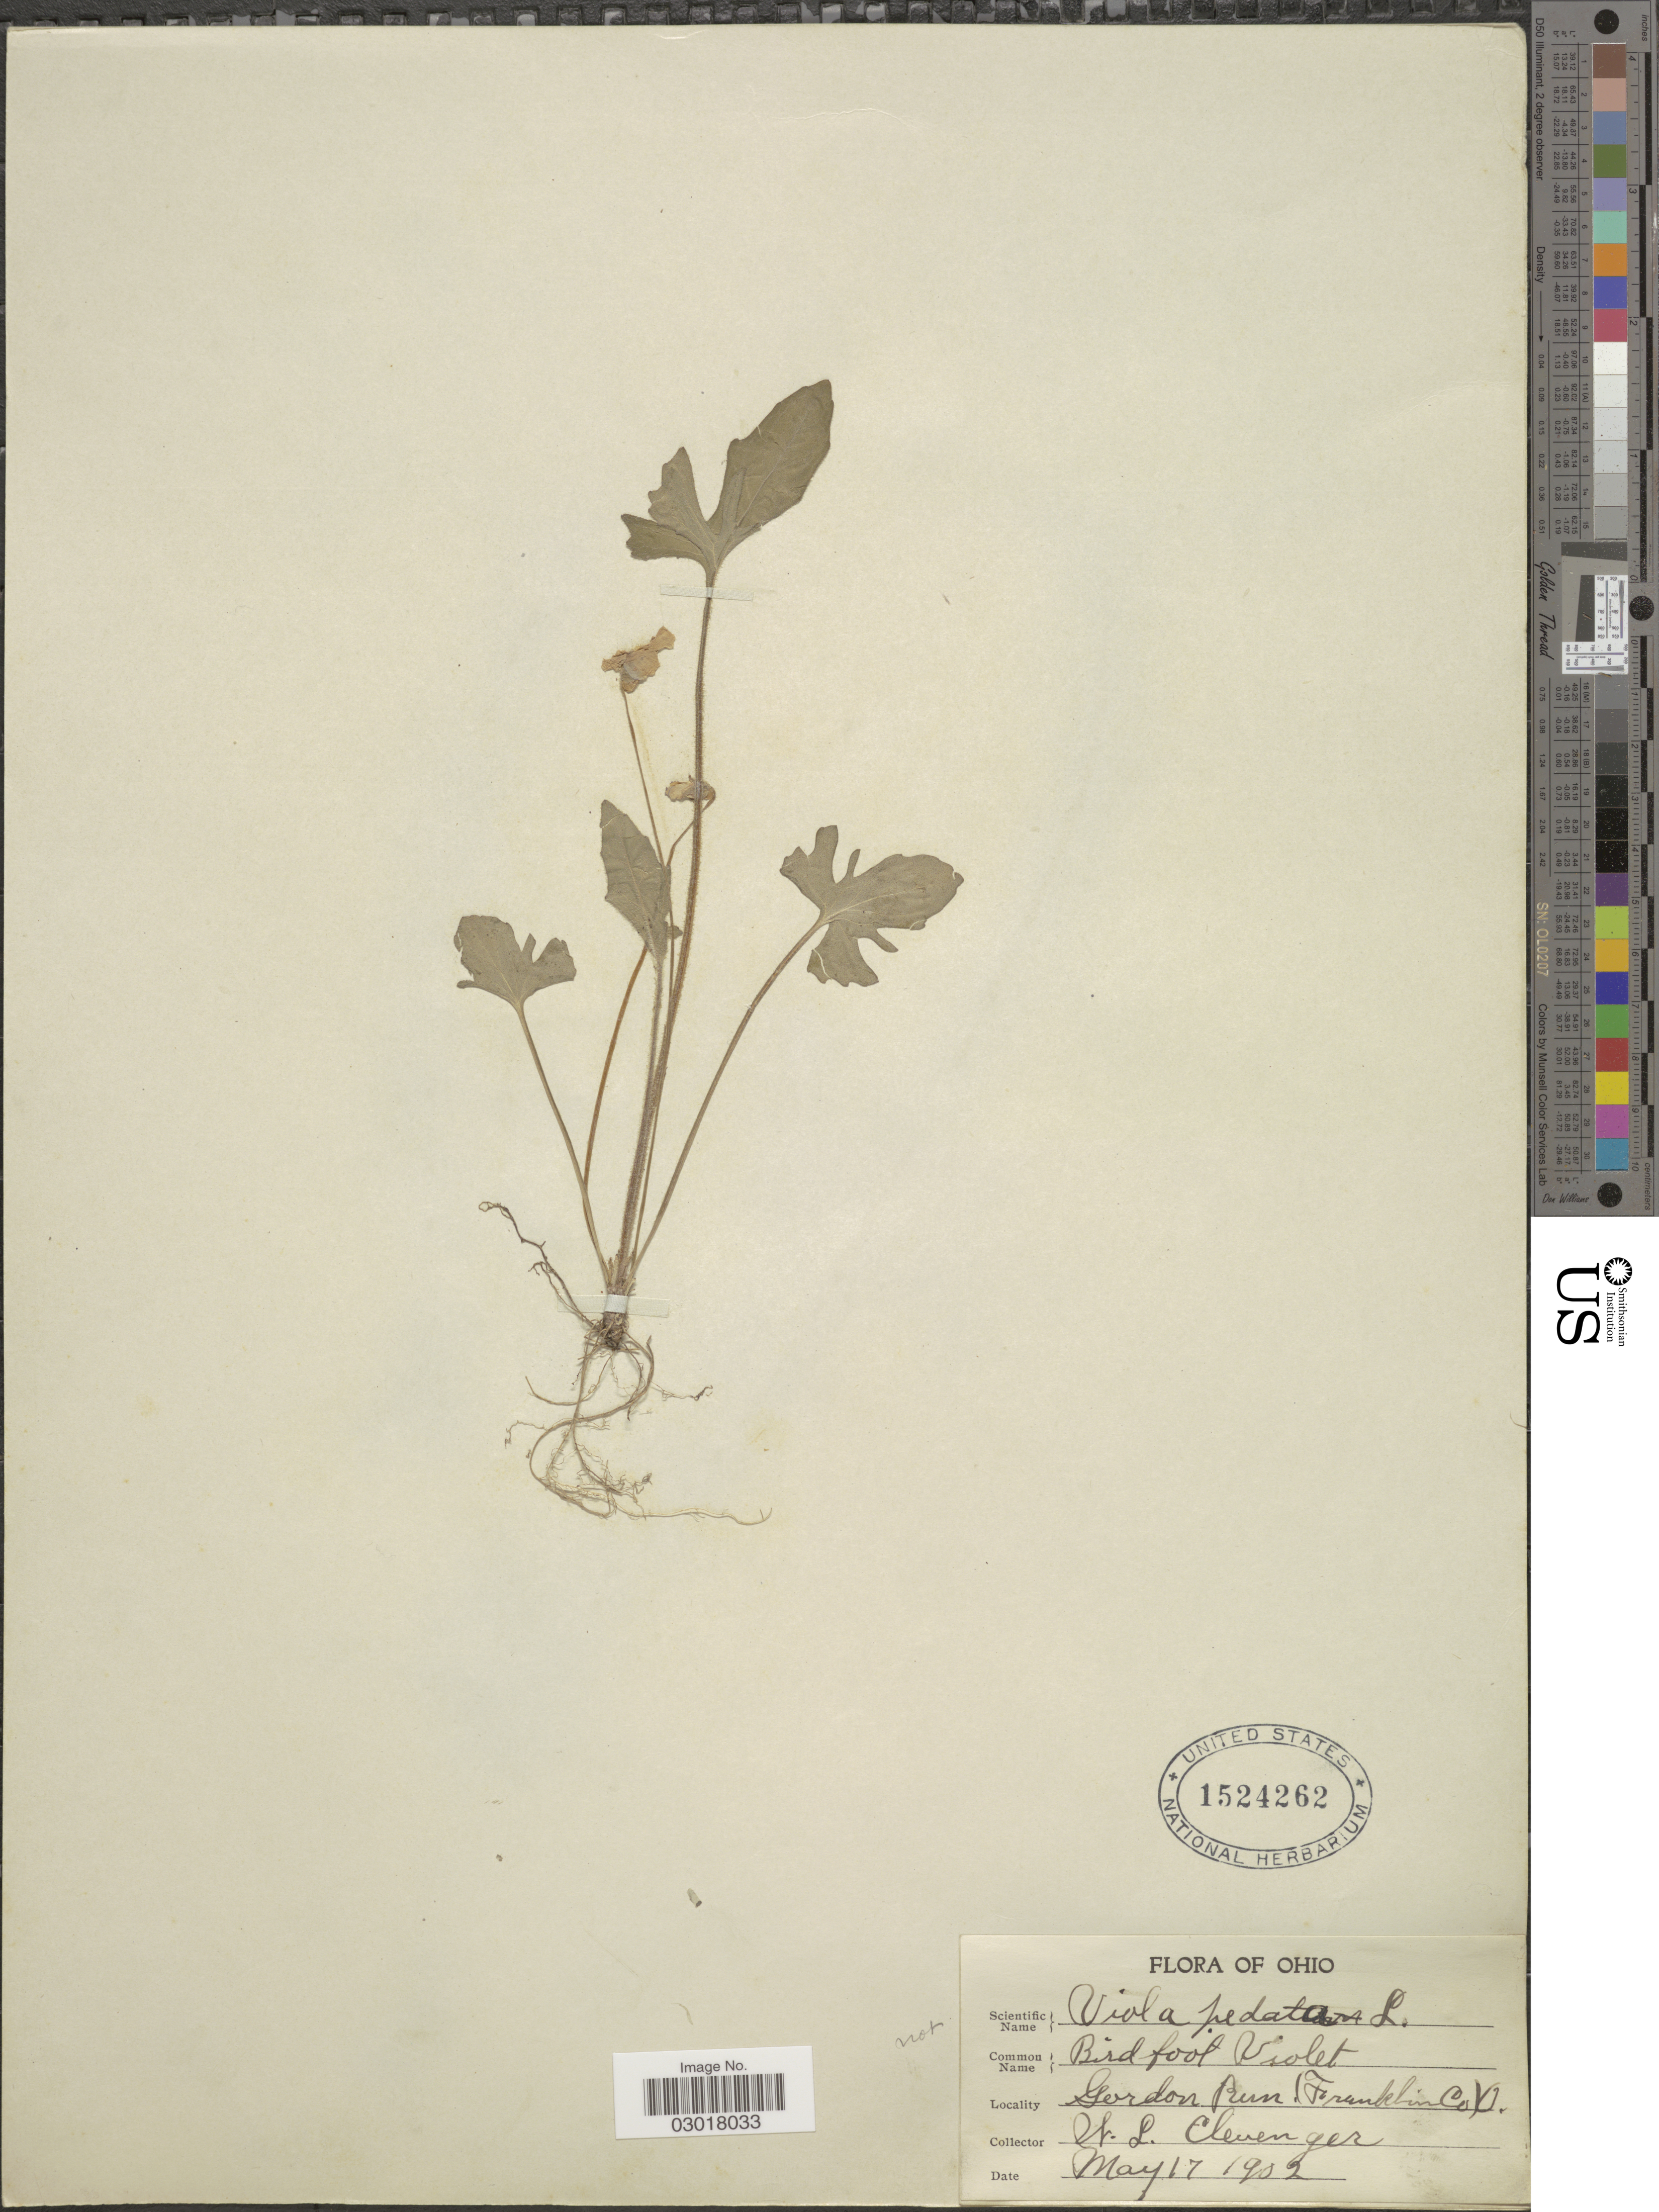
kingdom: Plantae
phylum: Tracheophyta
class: Magnoliopsida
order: Malpighiales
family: Violaceae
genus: Viola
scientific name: Viola sp.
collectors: S. Clevenger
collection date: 1902-05-17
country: United States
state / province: Ohio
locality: Gordon Run (Franklin Co).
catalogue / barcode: US 1524262